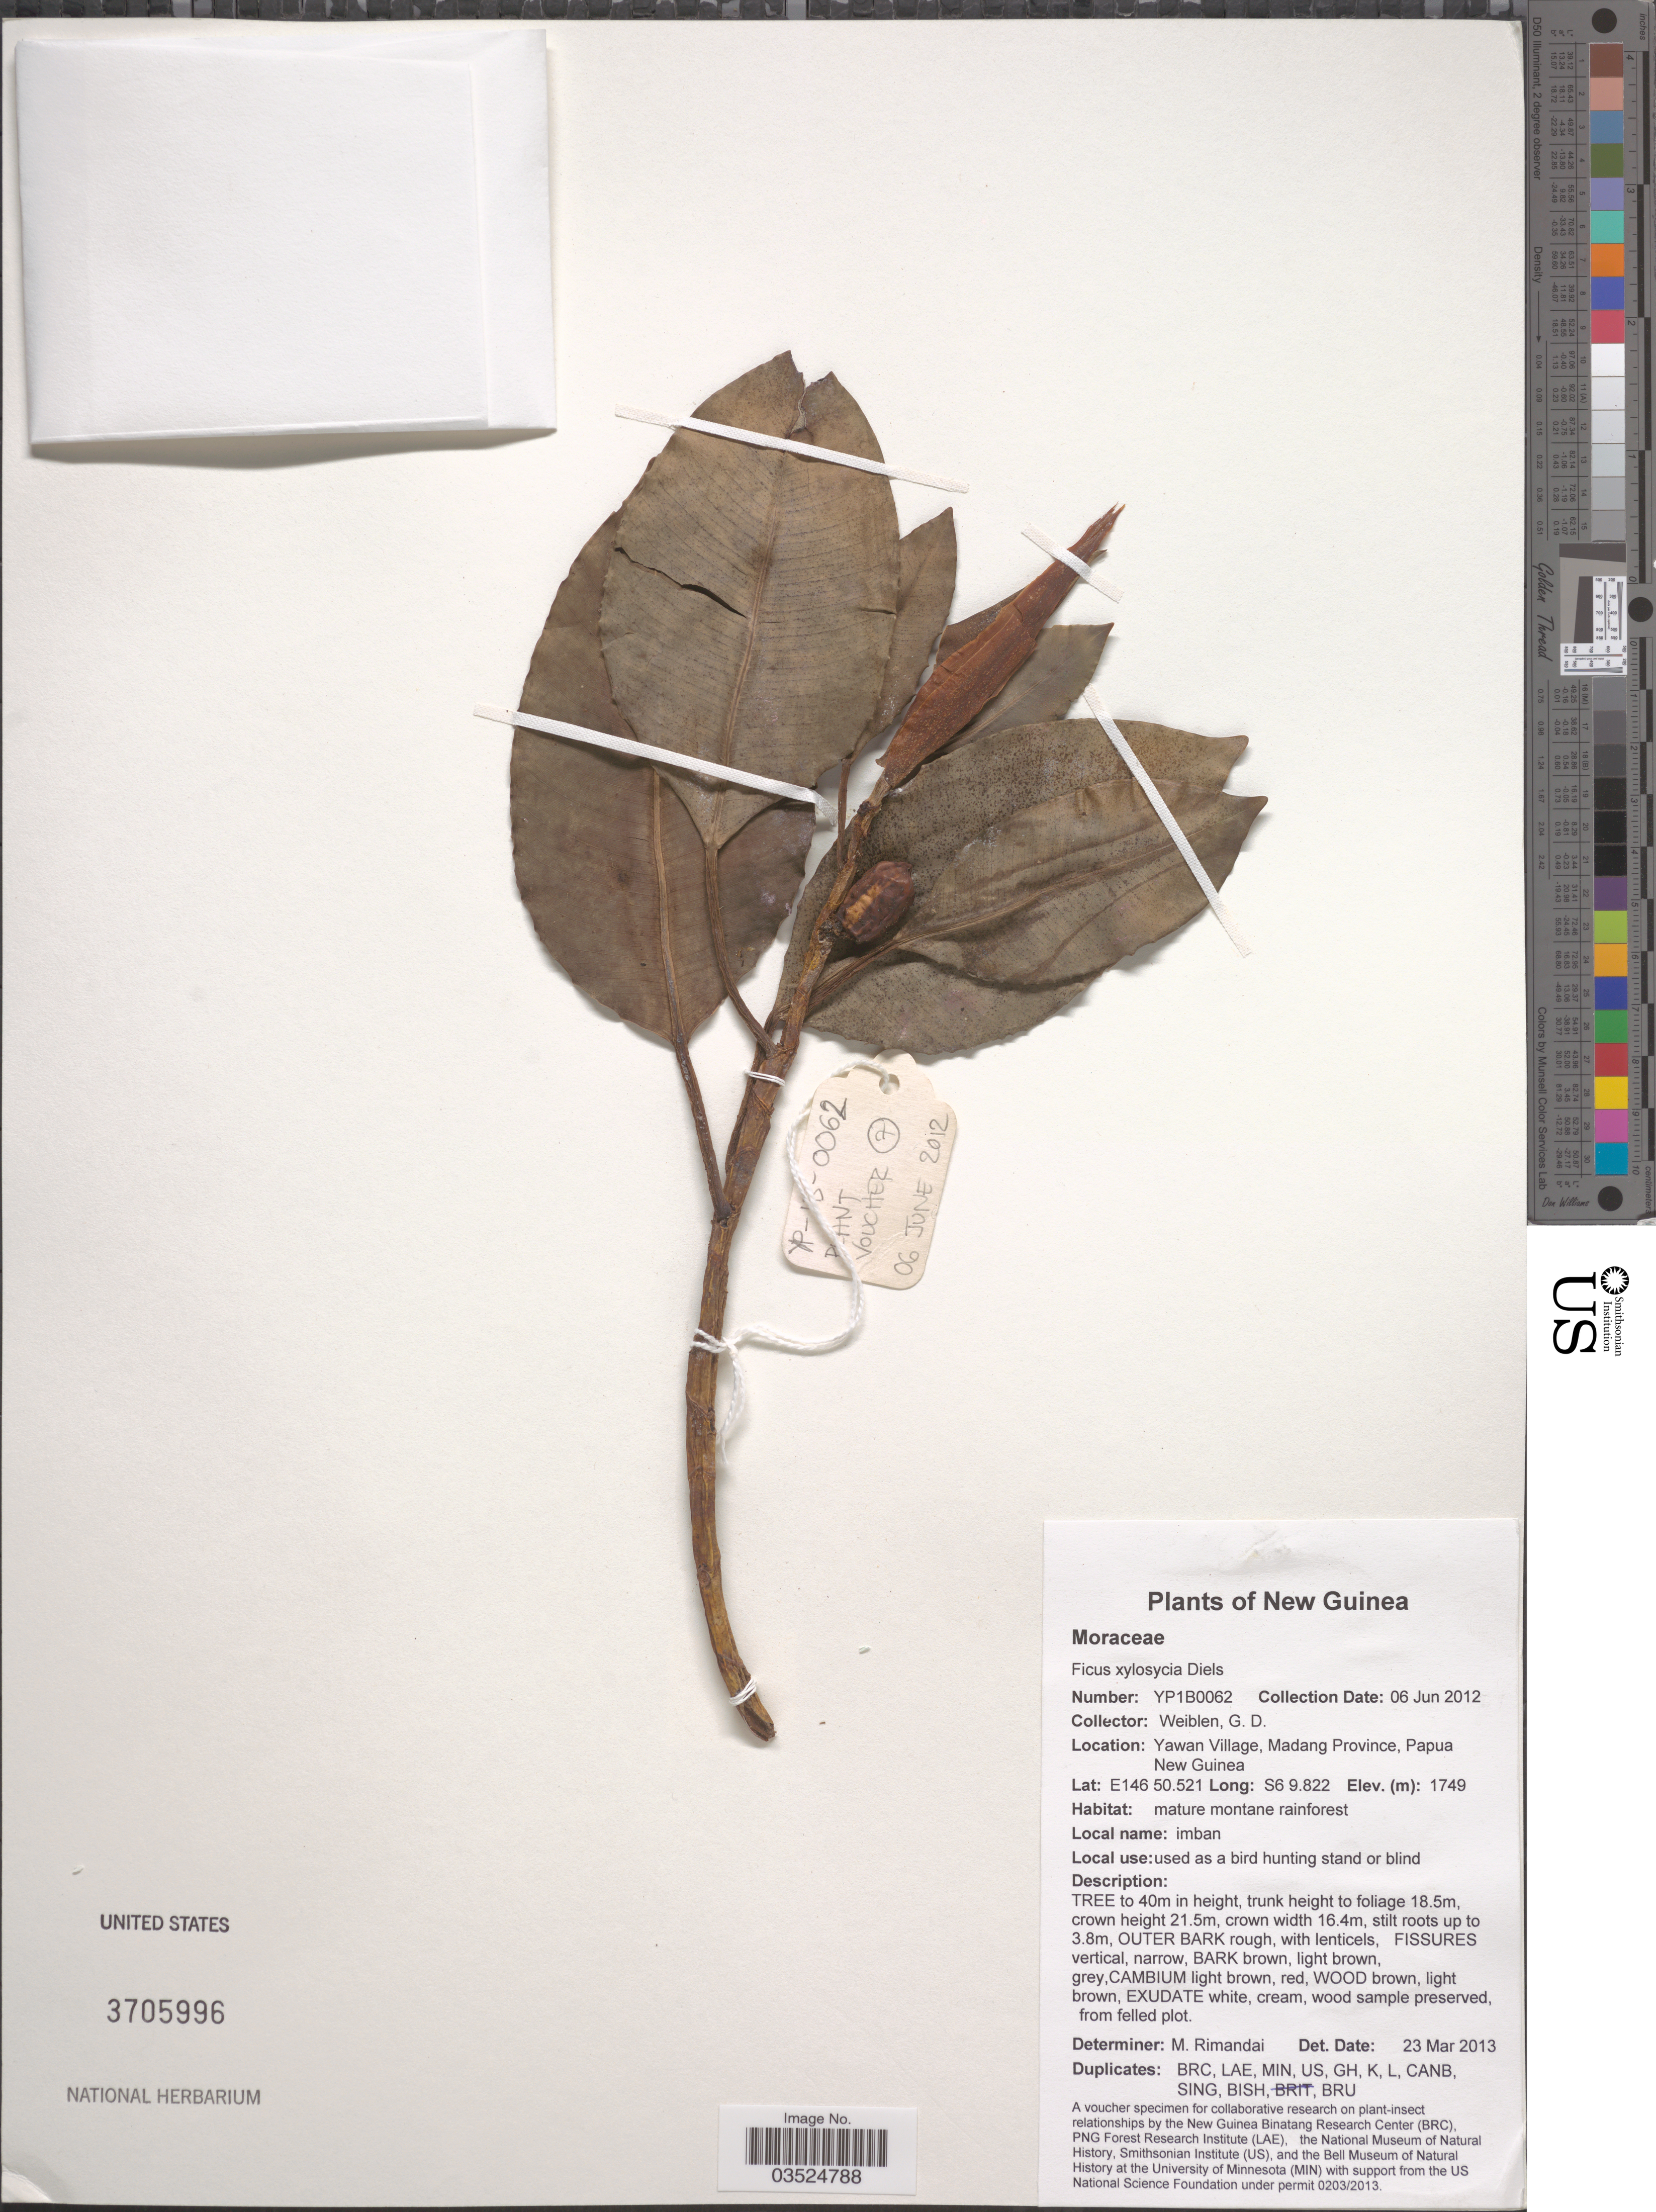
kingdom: Plantae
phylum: Tracheophyta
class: Magnoliopsida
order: Rosales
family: Moraceae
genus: Ficus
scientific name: Ficus xylosycia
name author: Diels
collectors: G. D. Weiblen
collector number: YP1B0062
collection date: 2012-06-06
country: Papua New Guinea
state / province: Madang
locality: New Guinea. Yawan Village.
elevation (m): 1749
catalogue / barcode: US 3705996